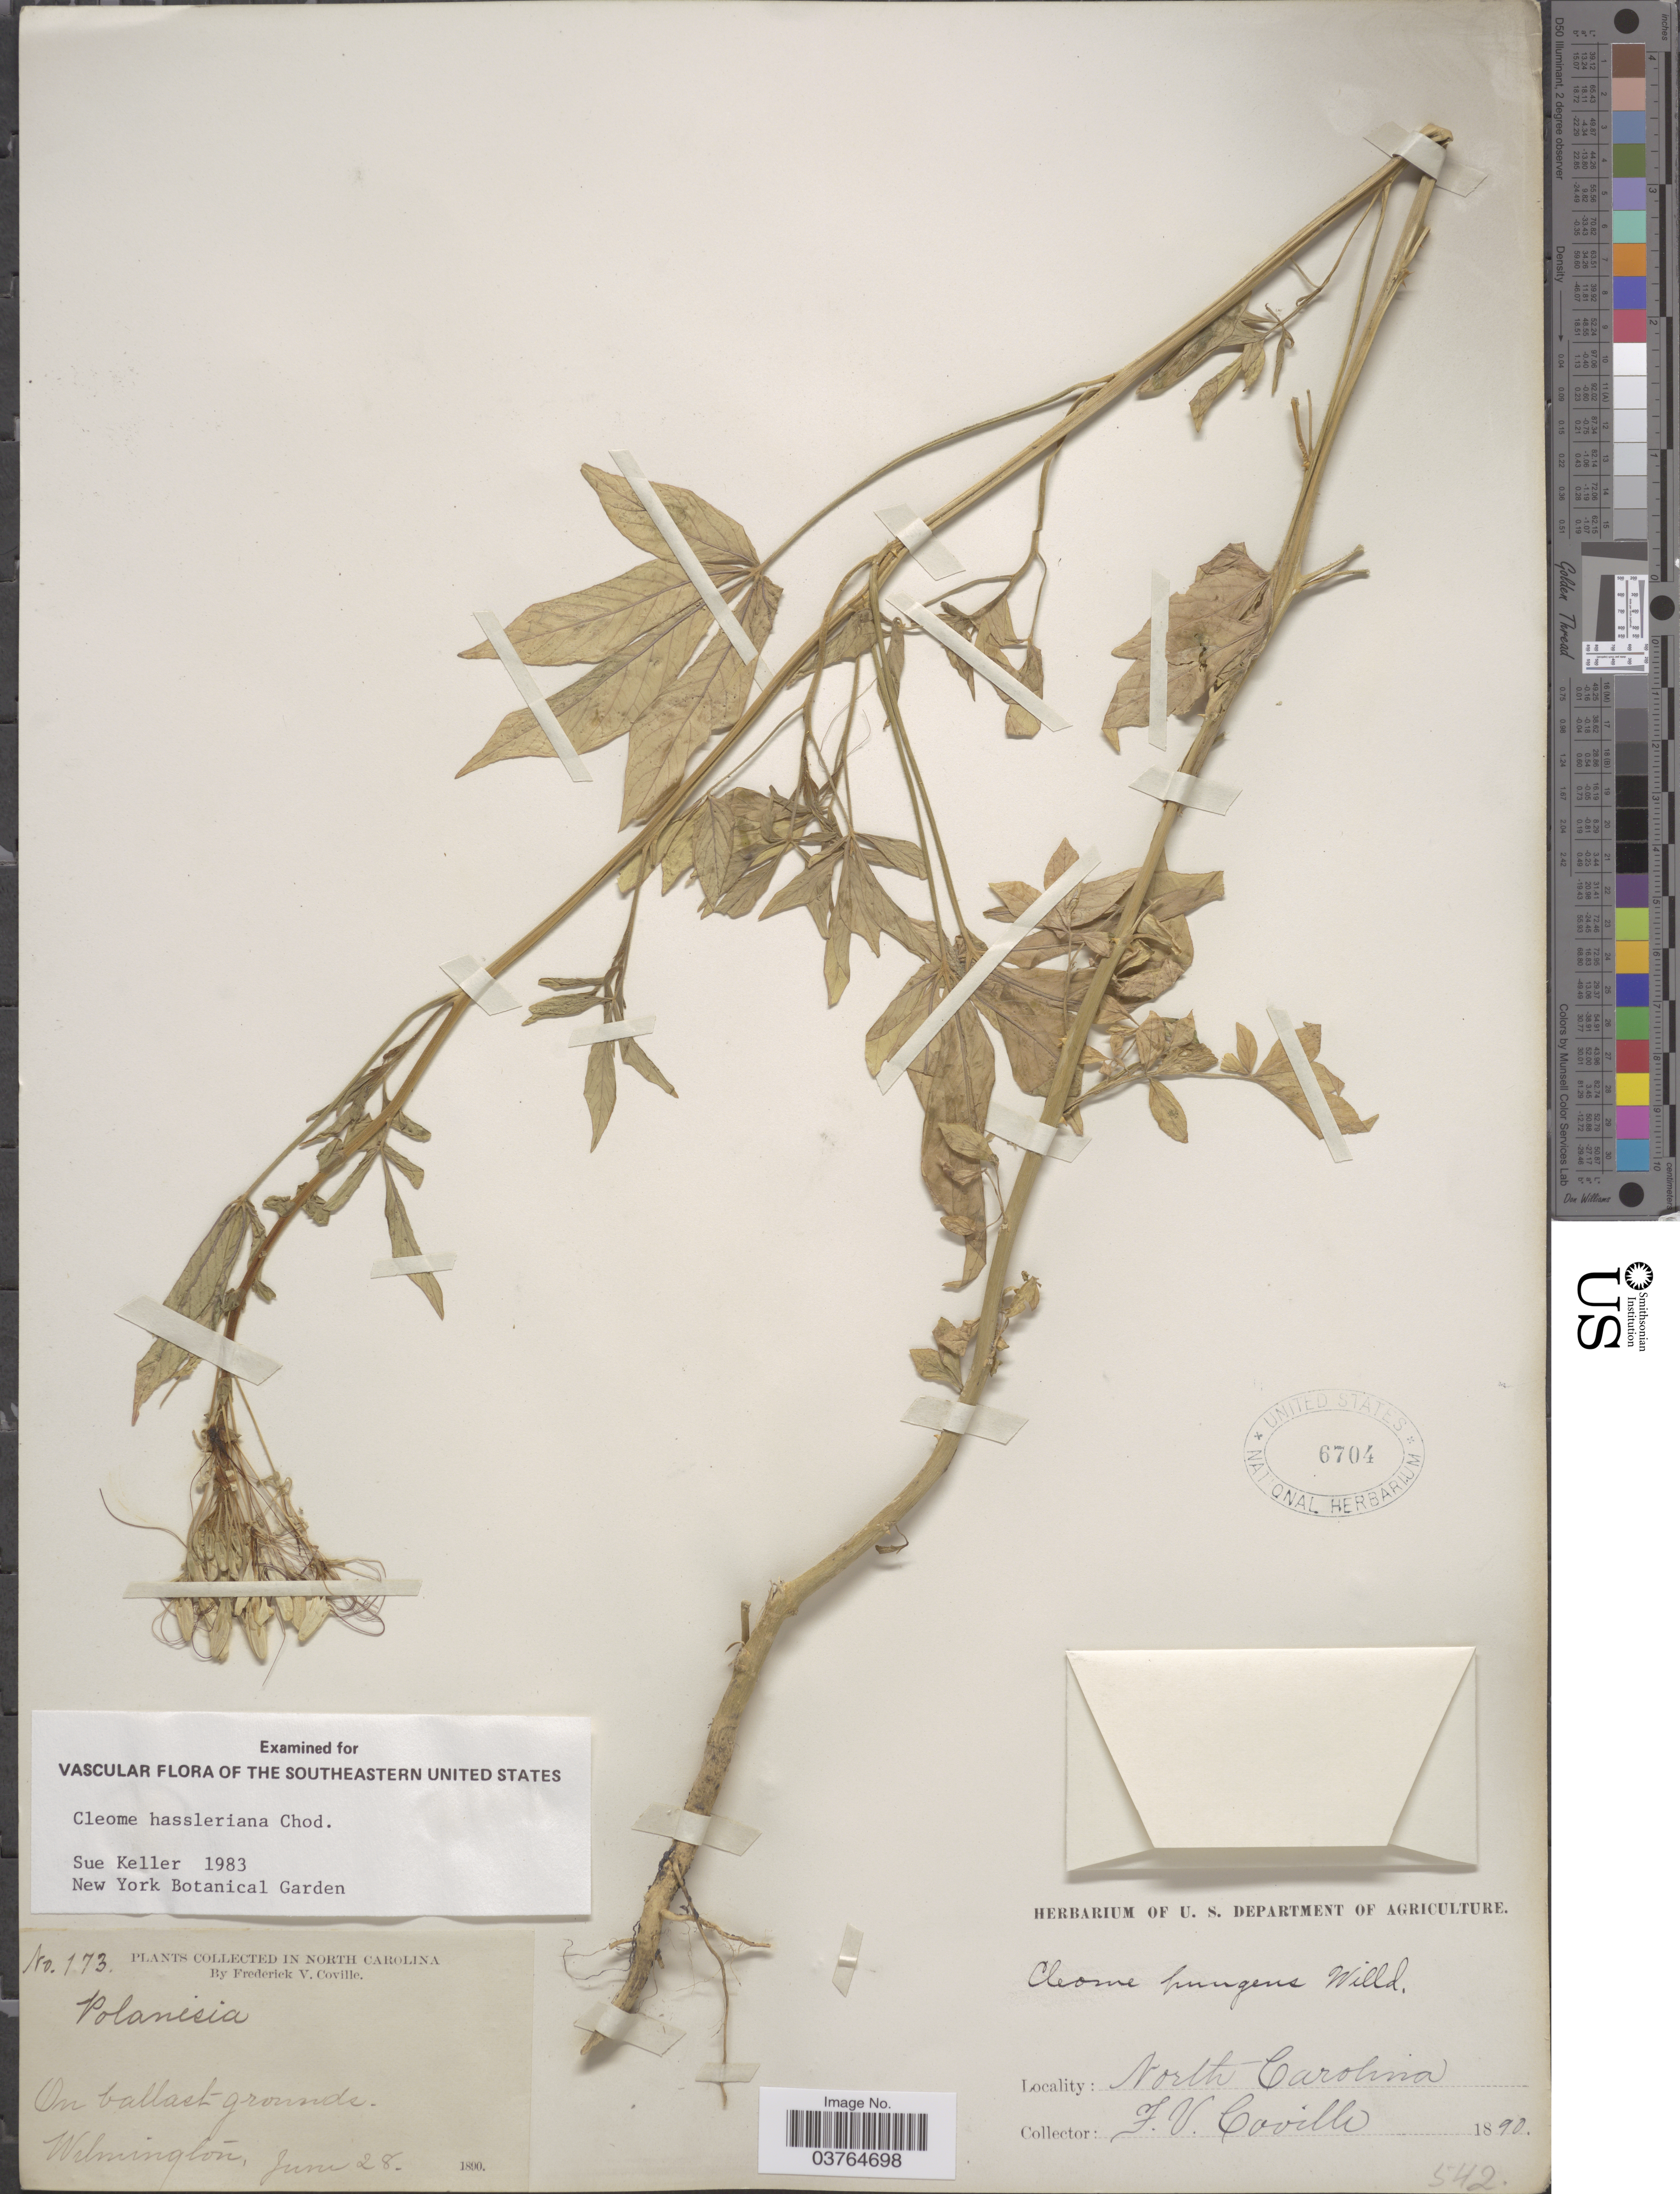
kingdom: Plantae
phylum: Tracheophyta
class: Magnoliopsida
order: Brassicales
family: Cleomaceae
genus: Tarenaya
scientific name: Tarenaya houtteana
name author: (Schltdl.) Soares Neto & Roalson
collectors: F. V. Coville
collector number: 173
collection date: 1890-06-28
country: United States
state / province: North Carolina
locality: On ballast grounds. Wilmington.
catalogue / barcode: US 6704